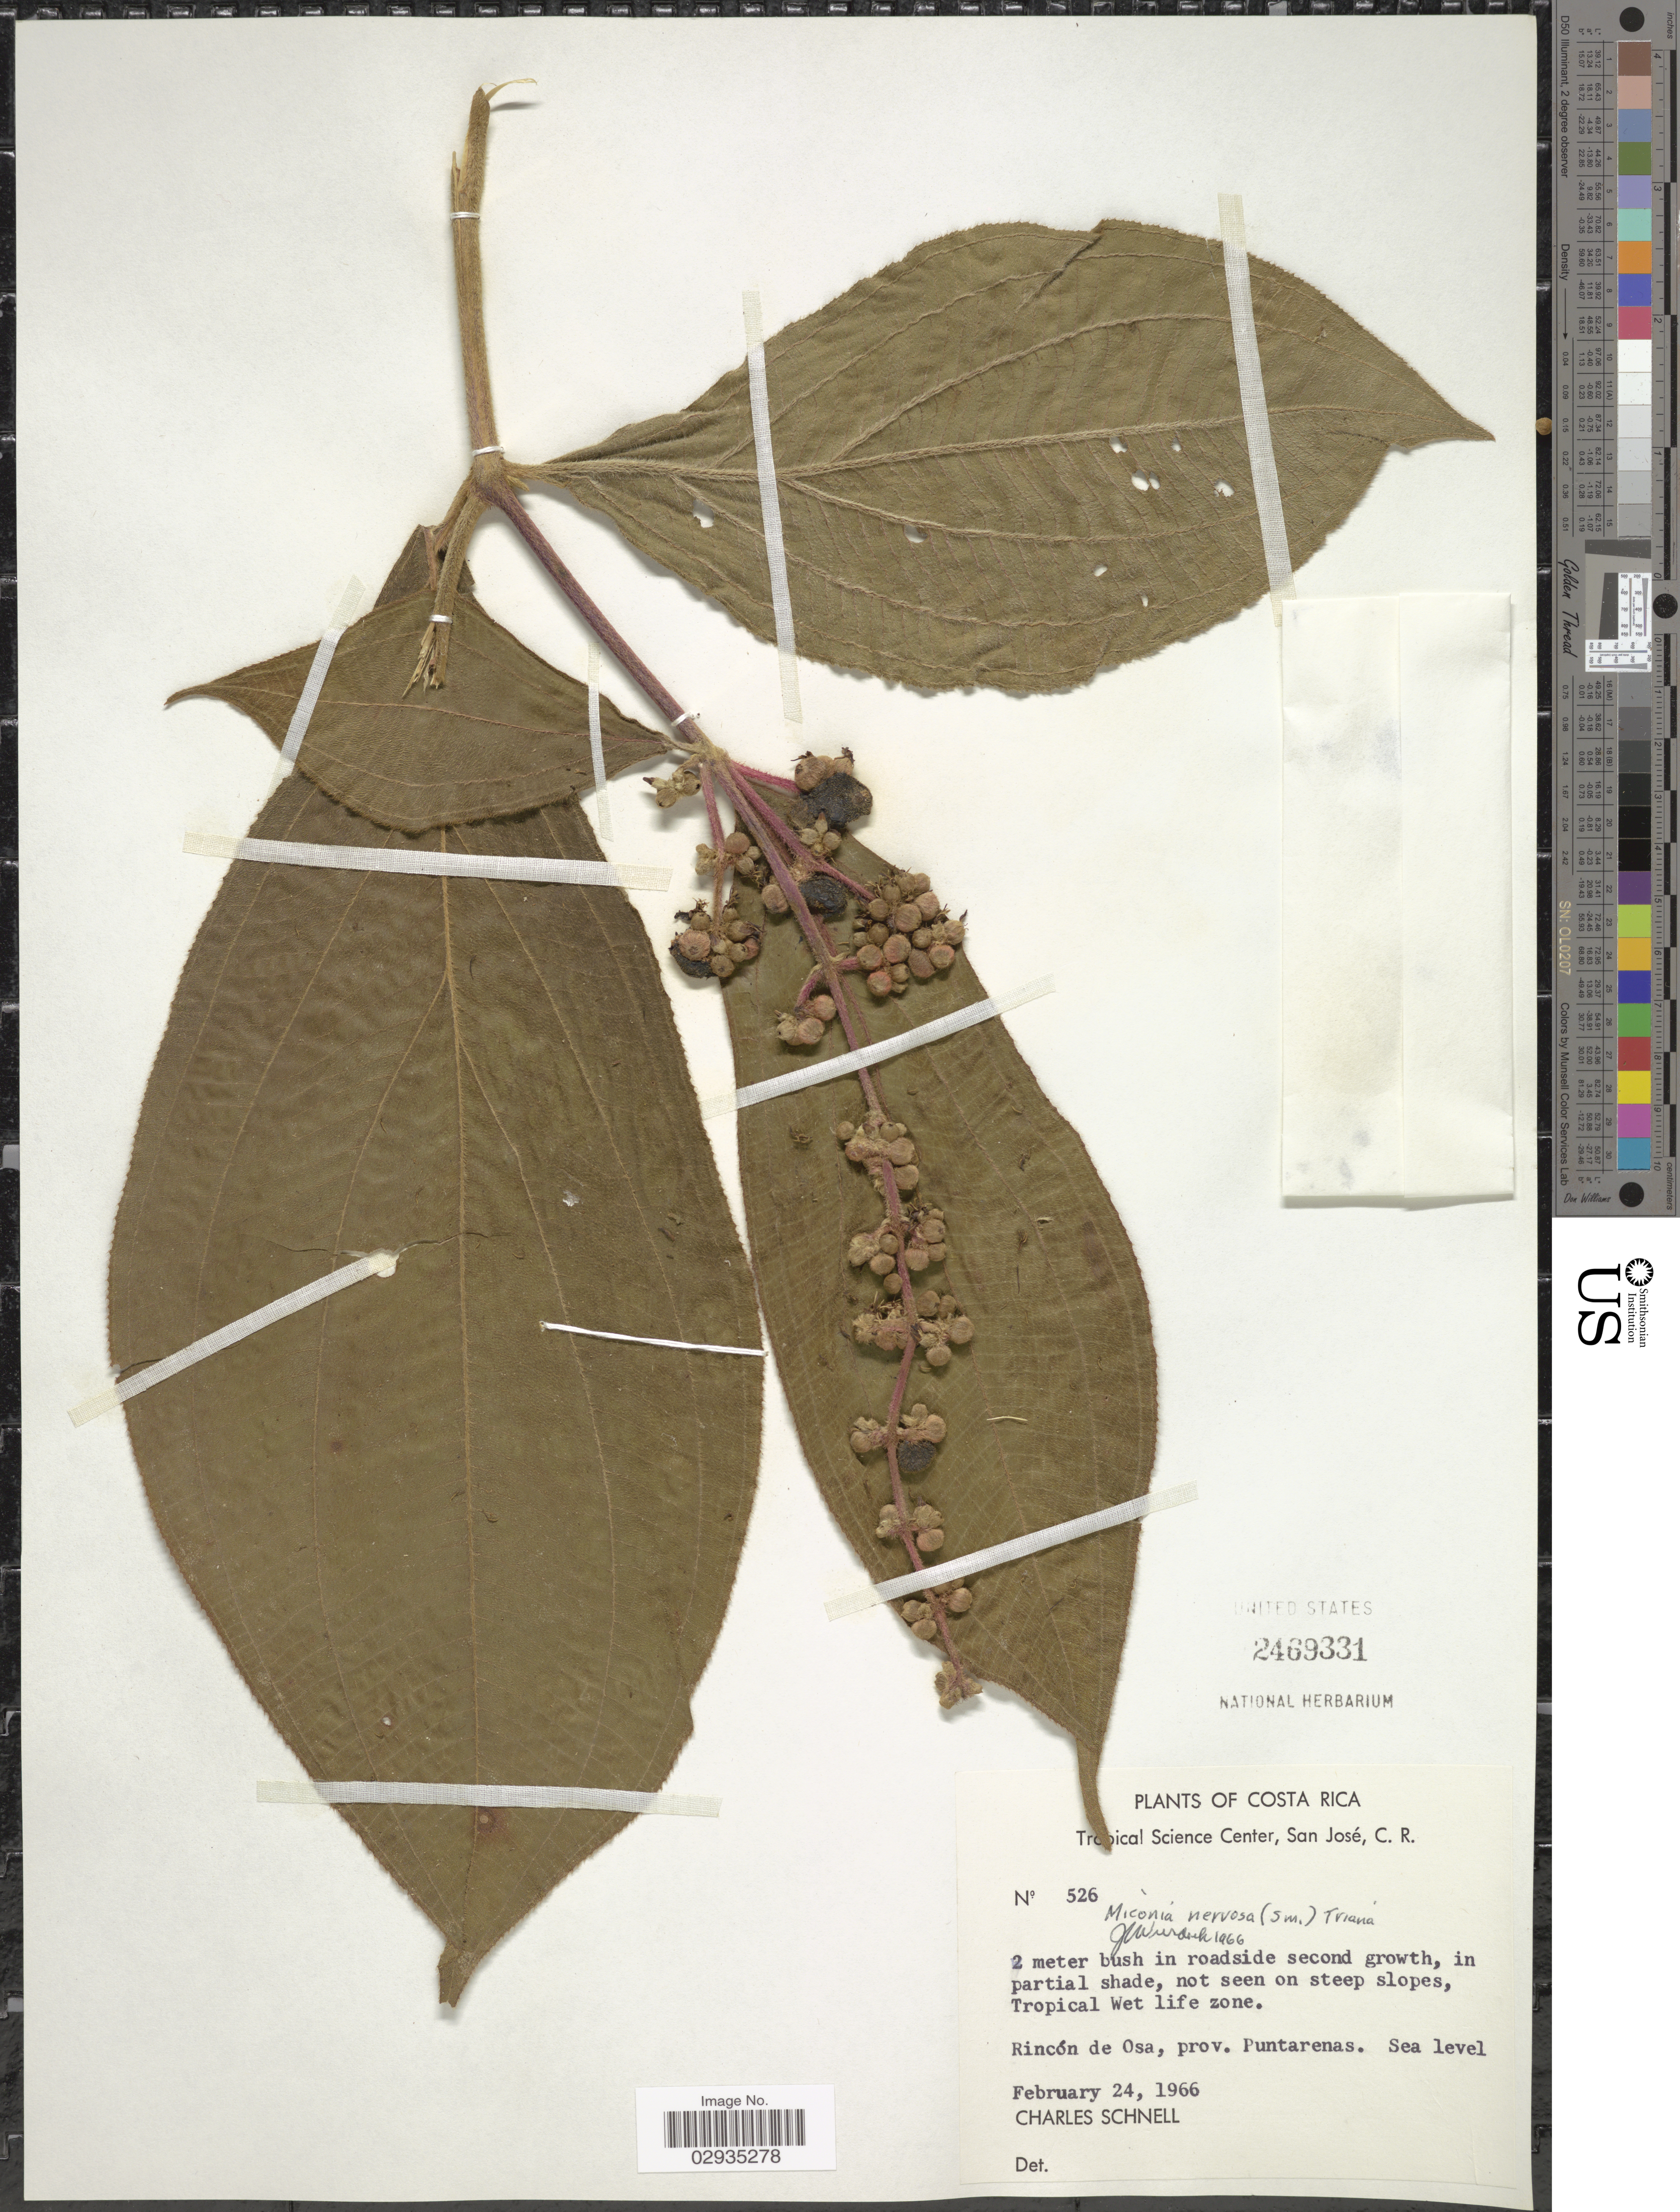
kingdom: Plantae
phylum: Tracheophyta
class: Magnoliopsida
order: Myrtales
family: Melastomataceae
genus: Miconia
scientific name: Miconia nervosa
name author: (Sm.) Triana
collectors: C. Schnell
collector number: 526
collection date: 1966-02-24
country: Costa Rica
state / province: Puntarenas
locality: Tropical Wet life zone, Rincón de Osa.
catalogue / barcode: US 2469331